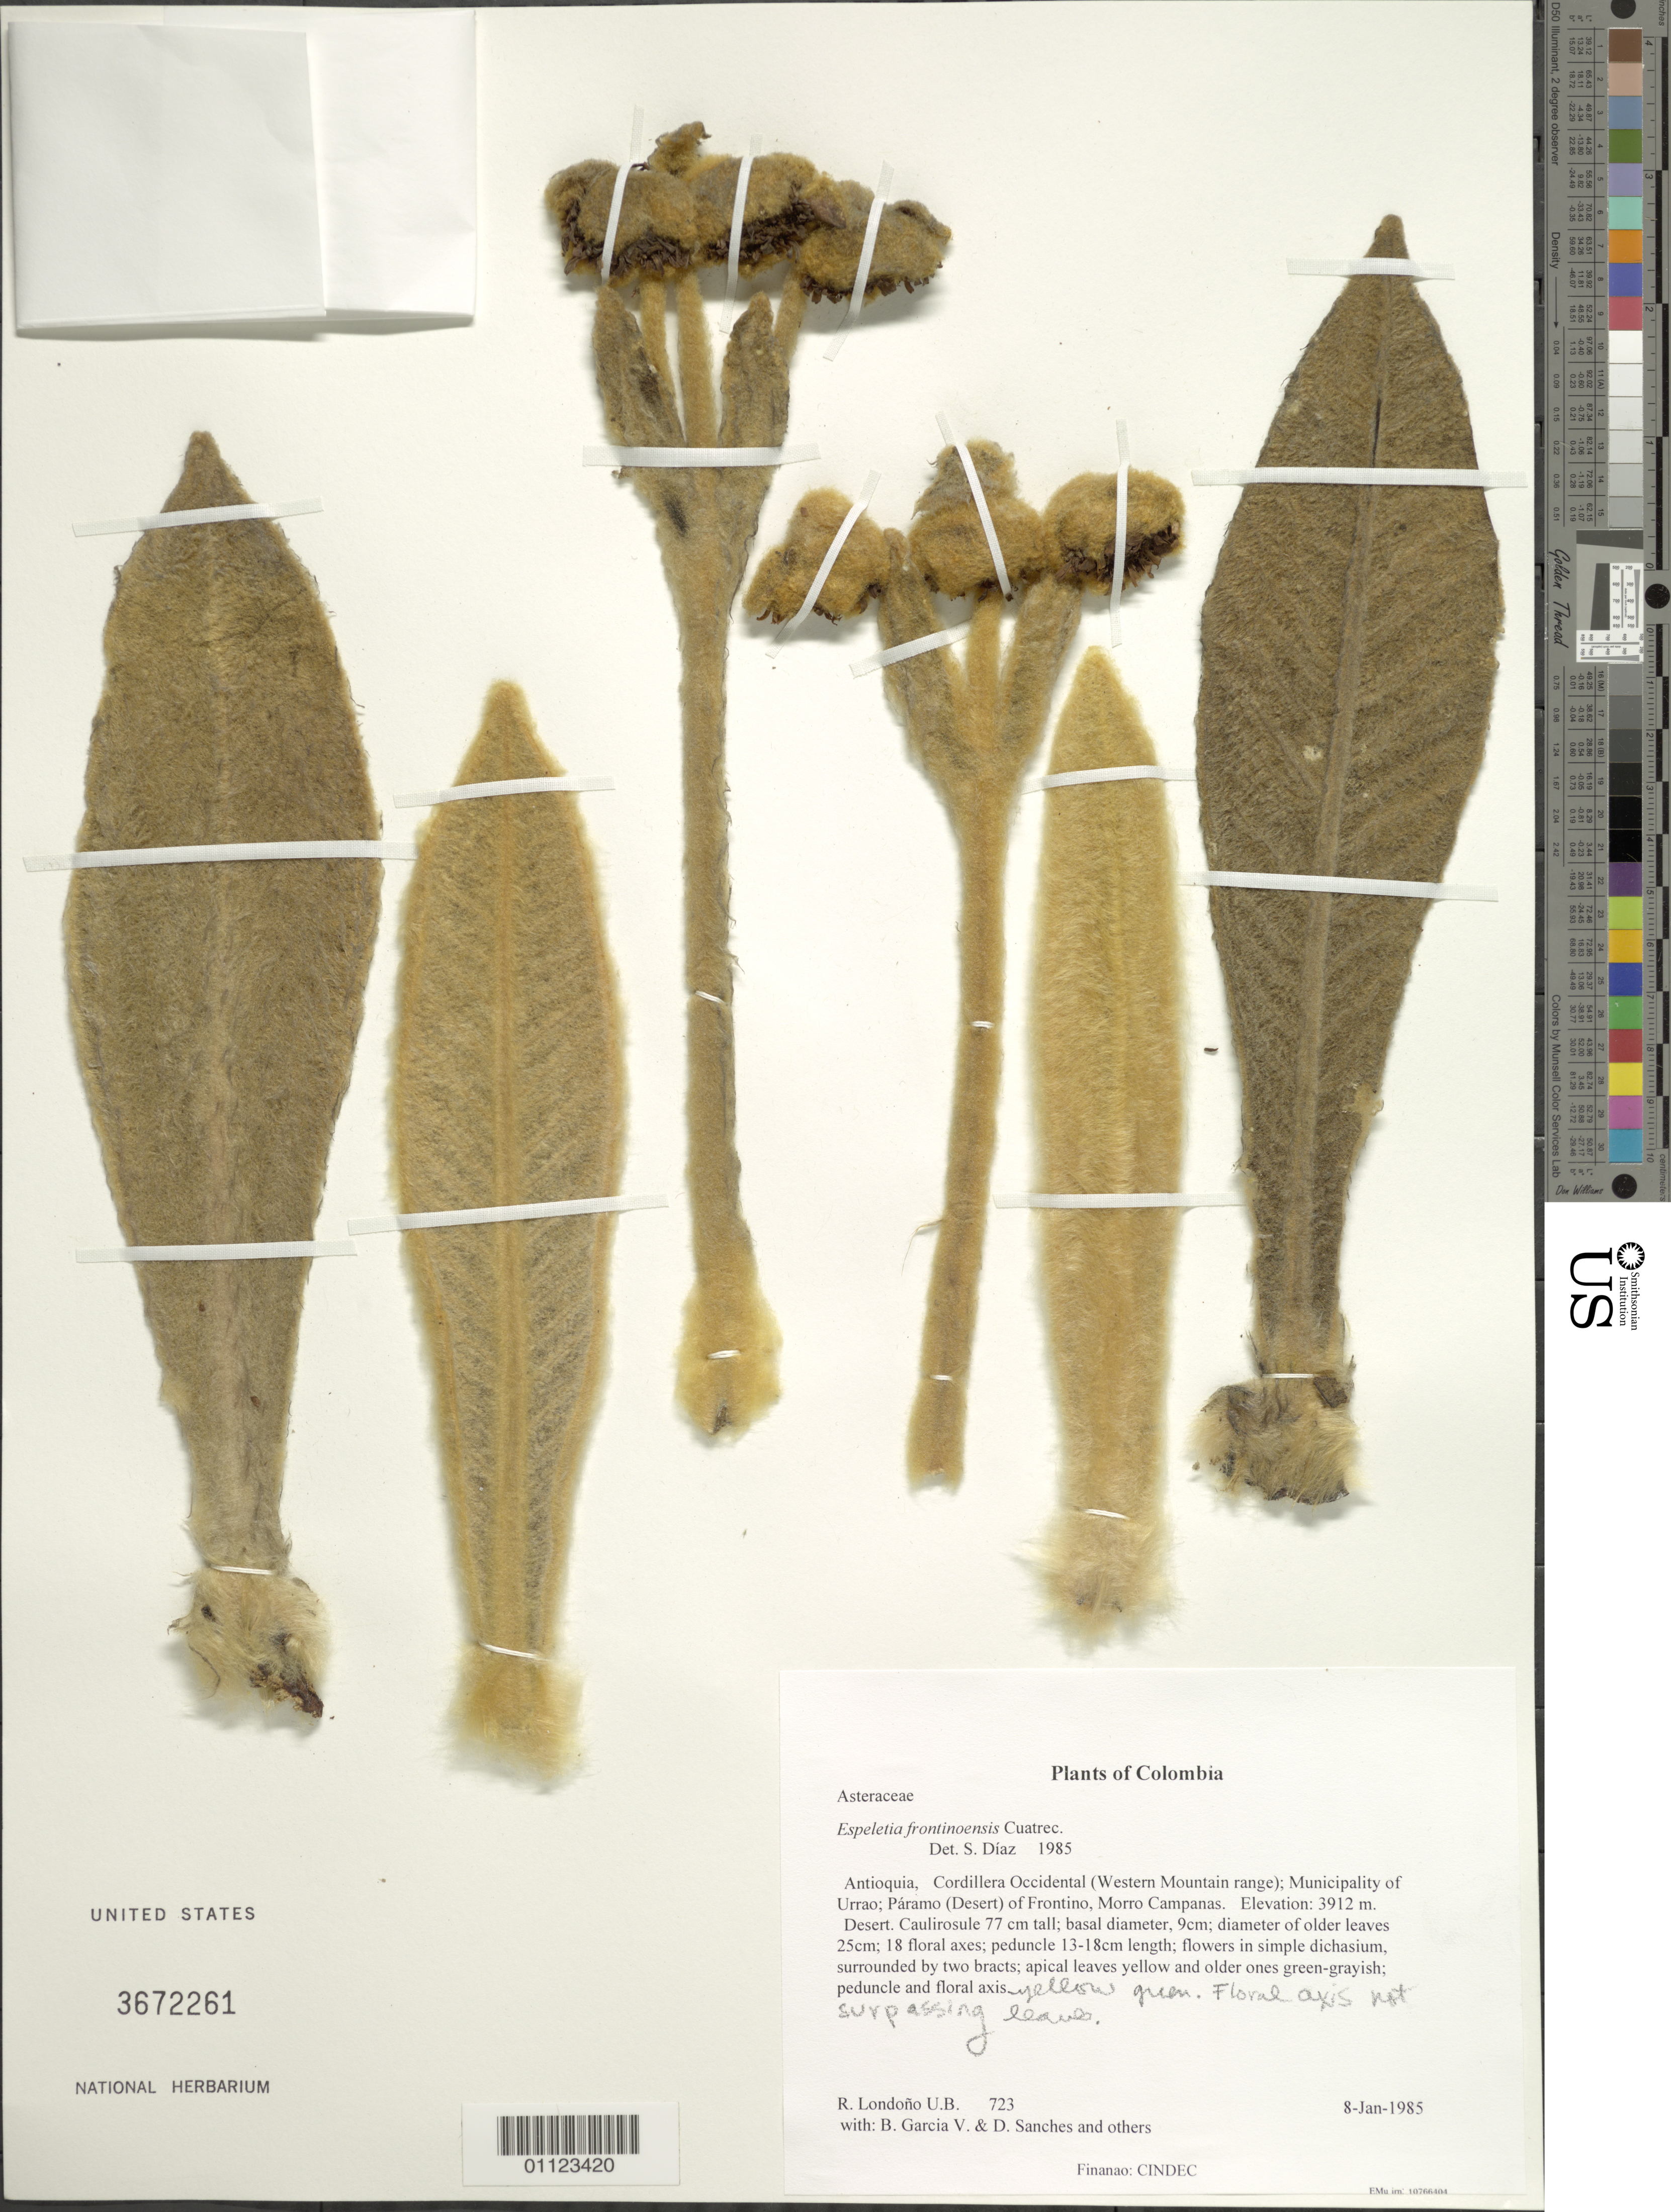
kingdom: Plantae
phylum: Tracheophyta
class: Magnoliopsida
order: Asterales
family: Asteraceae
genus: Espeletia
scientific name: Espeletia frontinoensis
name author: Cuatrec.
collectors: R. Londono U.B. et al.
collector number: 723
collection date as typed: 8-Jan-85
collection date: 1985-01-08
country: Colombia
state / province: Antioquia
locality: Cordillera Occidental (Western Mountain range); Municipality of Urrao; Páramo (Desert) of Frontino, Alto Campana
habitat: Paramo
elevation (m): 3912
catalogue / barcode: US 3672261